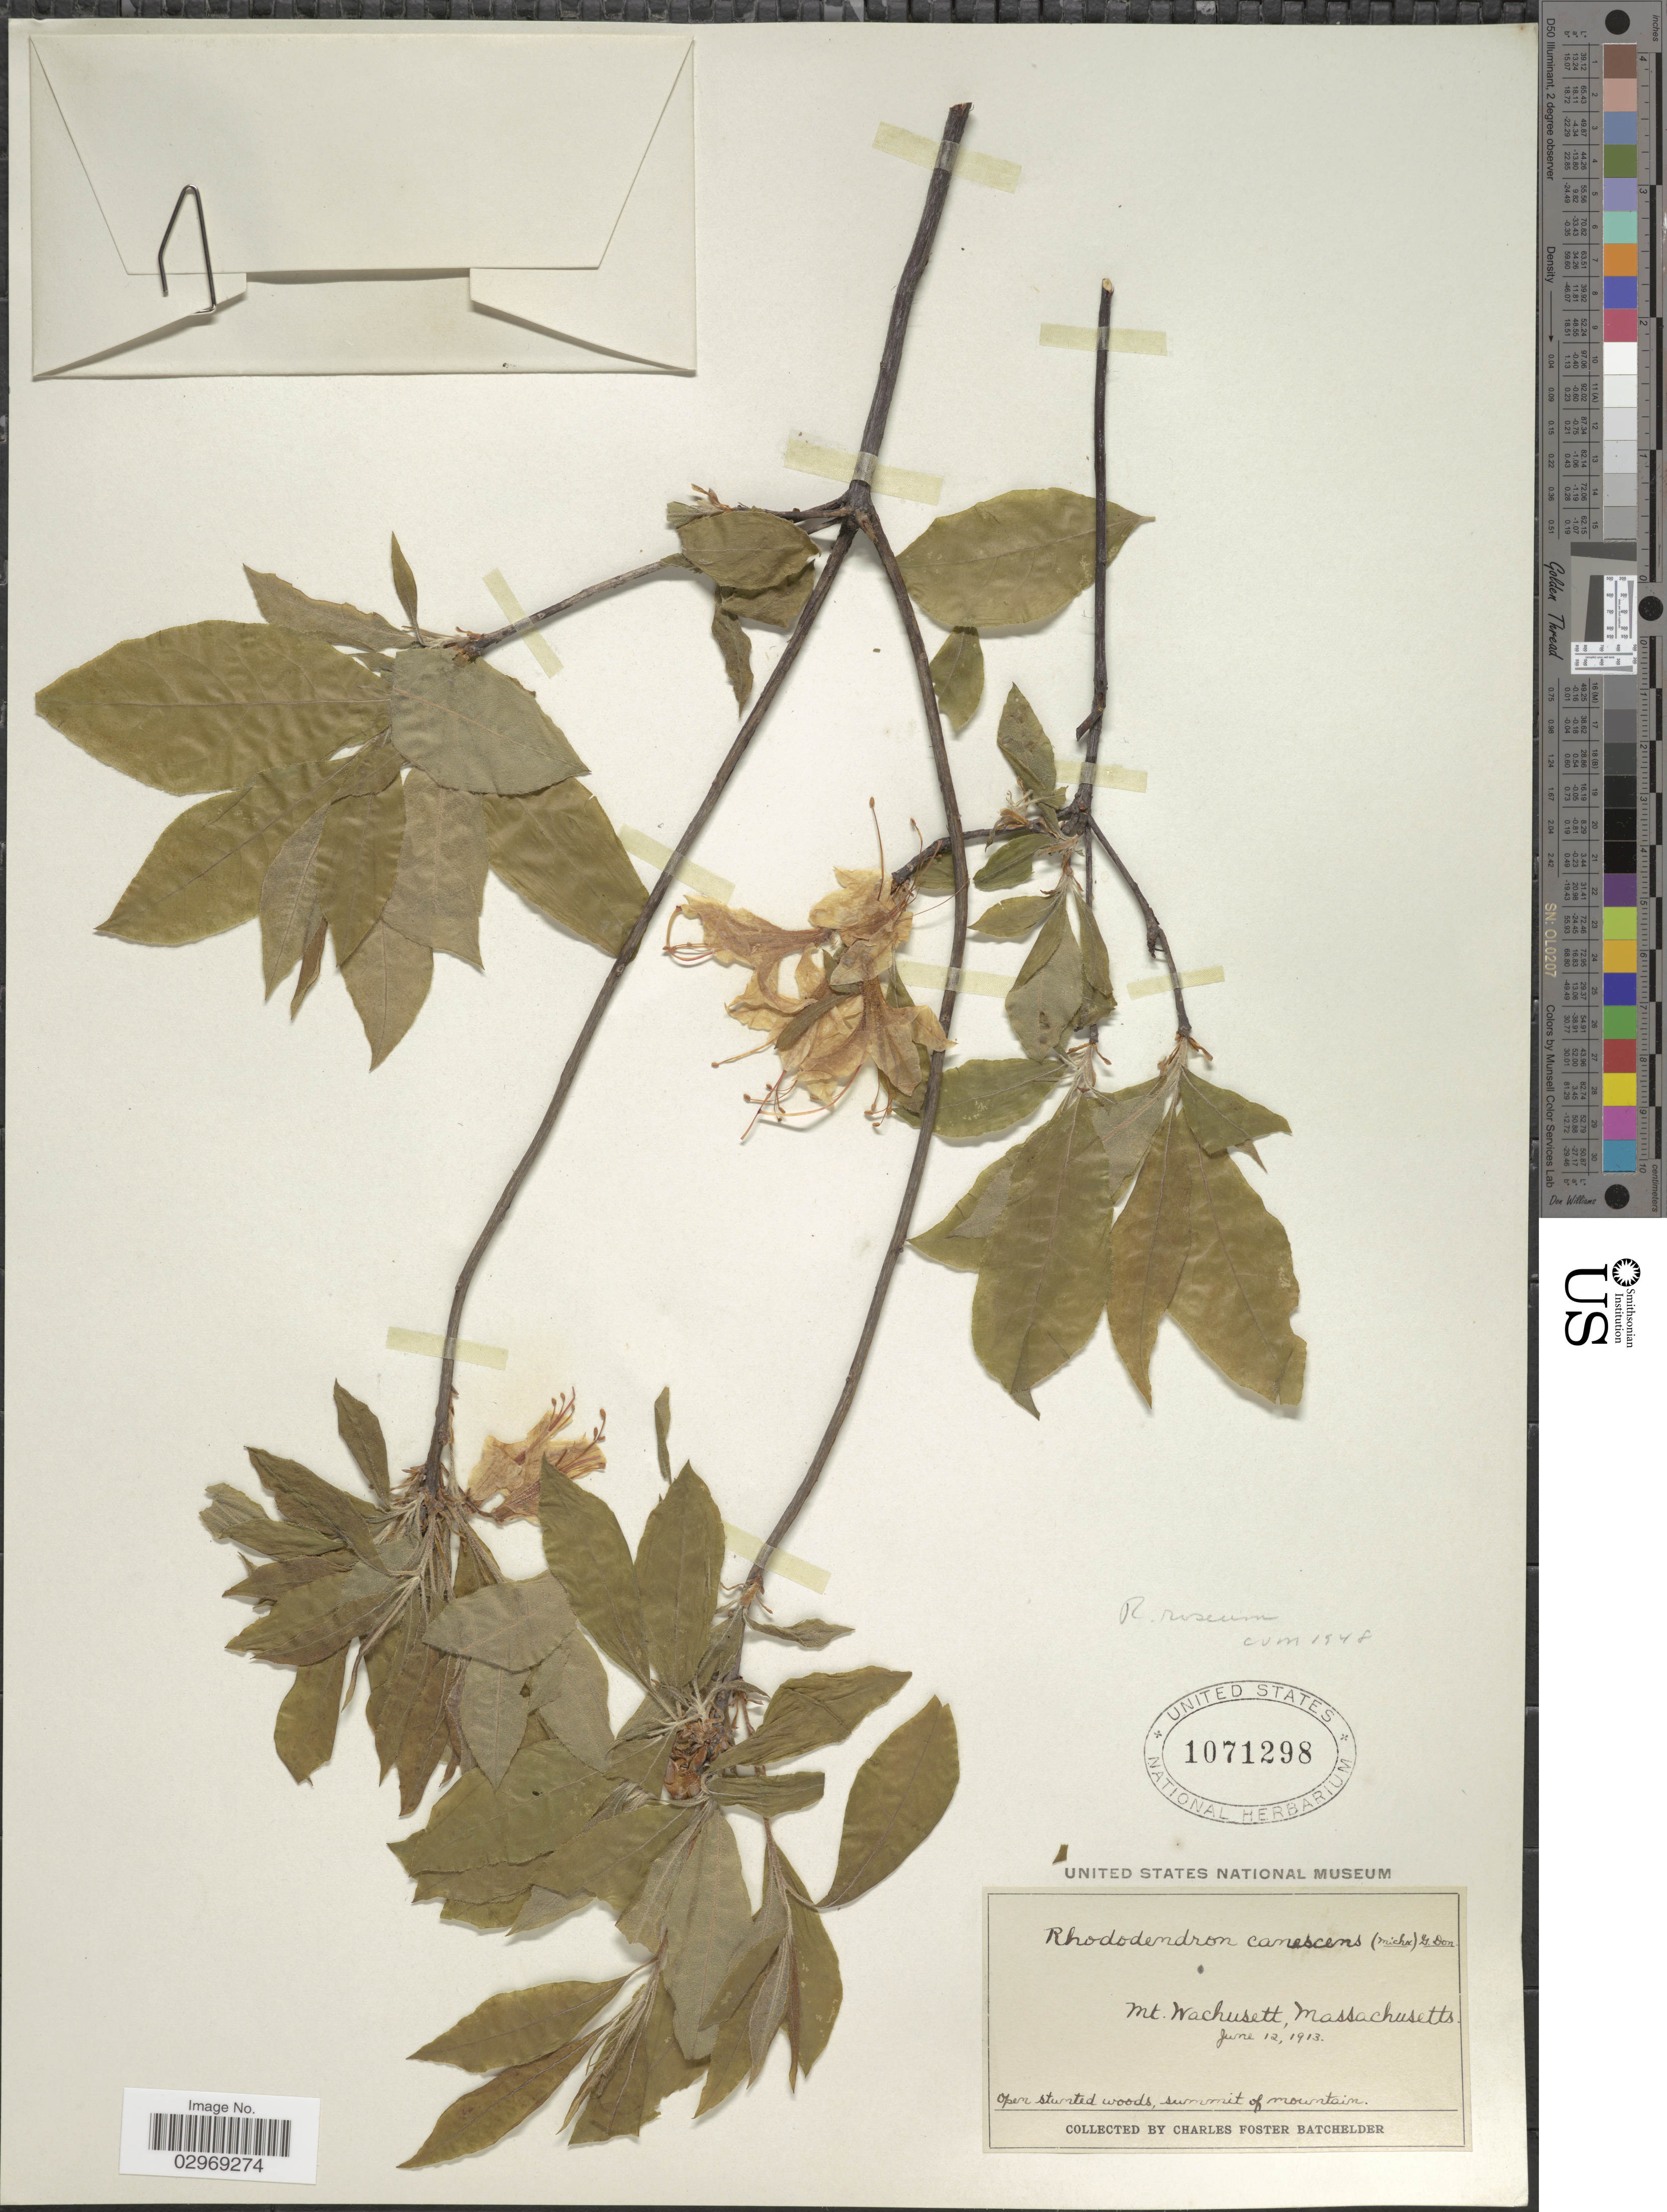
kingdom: Plantae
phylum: Tracheophyta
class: Magnoliopsida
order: Ericales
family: Ericaceae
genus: Rhododendron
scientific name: Rhododendron roseum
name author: (Loisel.) Rehder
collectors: C. Batchelder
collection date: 1913-06-12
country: United States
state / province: Massachusetts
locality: Mt. Wachusett.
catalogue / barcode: US 1071298